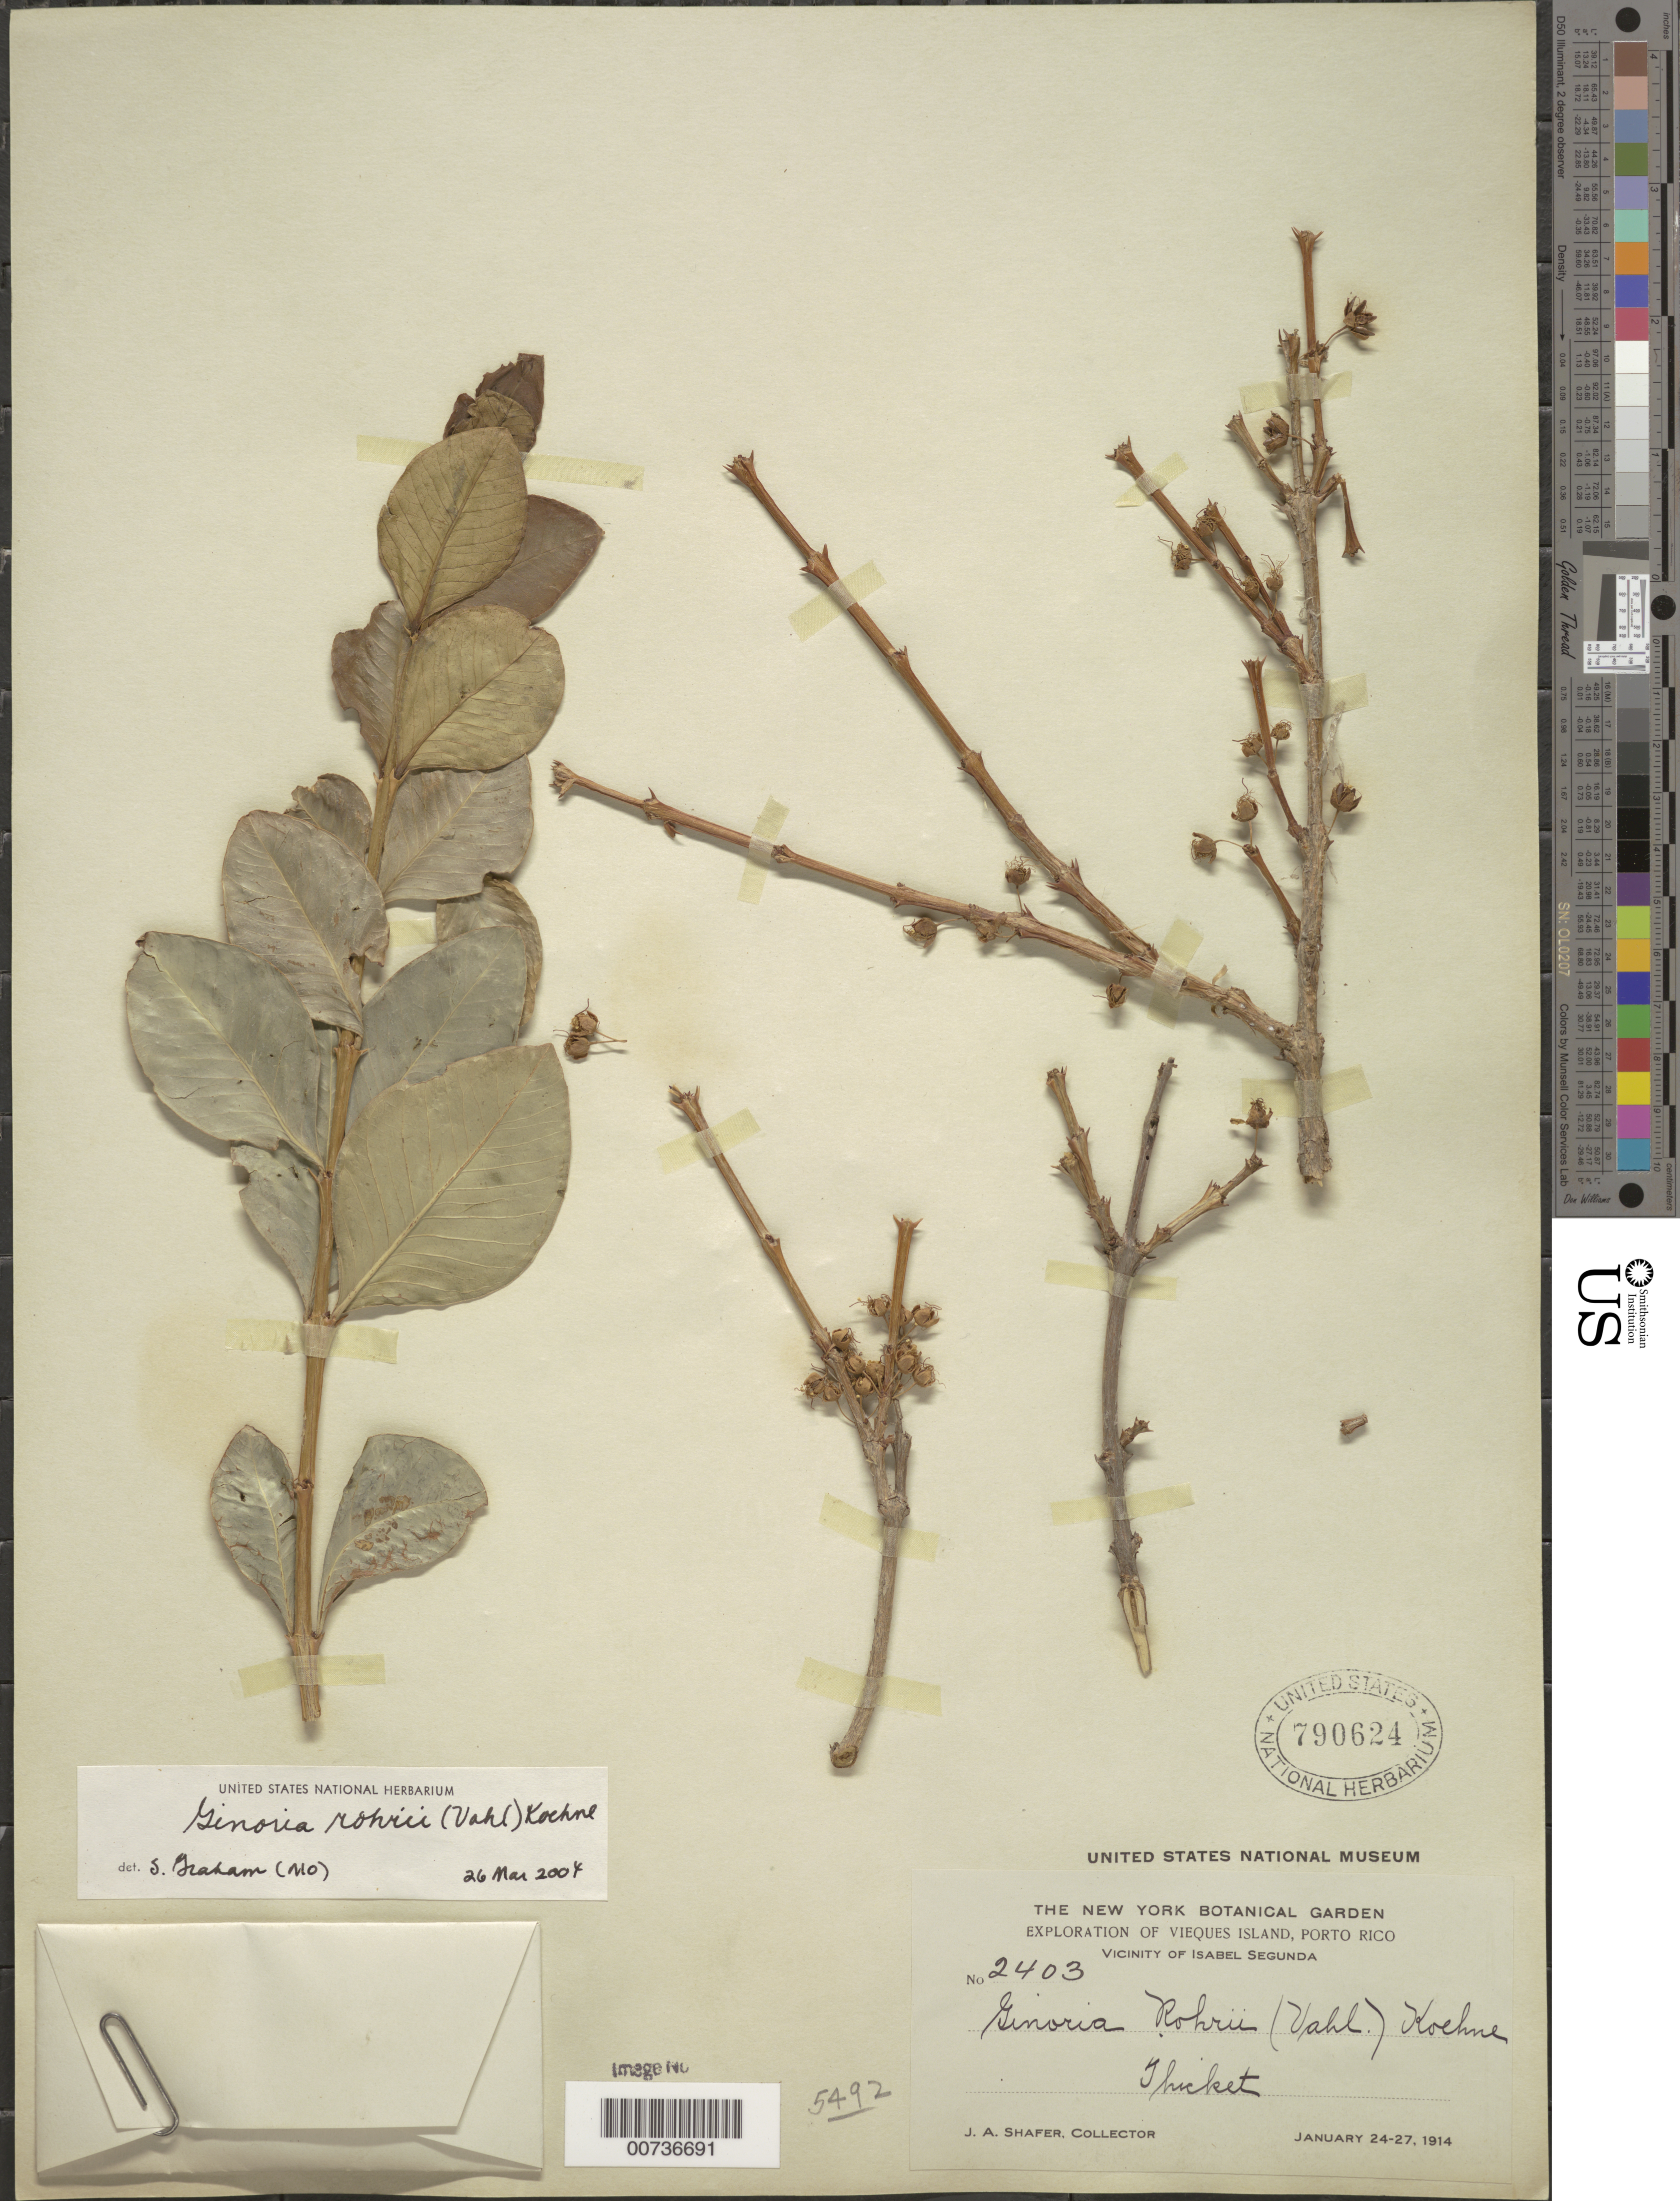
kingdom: Plantae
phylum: Tracheophyta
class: Magnoliopsida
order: Myrtales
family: Lythraceae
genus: Ginoria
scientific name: Ginoria rohrii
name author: (Vahl) Koehne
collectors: J. A. Shafer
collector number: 2403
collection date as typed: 24 Jan 1914 to 27 Jan 1914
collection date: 1914-01-24/1914-01-27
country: Puerto Rico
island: Vieques I.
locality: vicinity of Isabel Segunda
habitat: Thicket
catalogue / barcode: US 790624